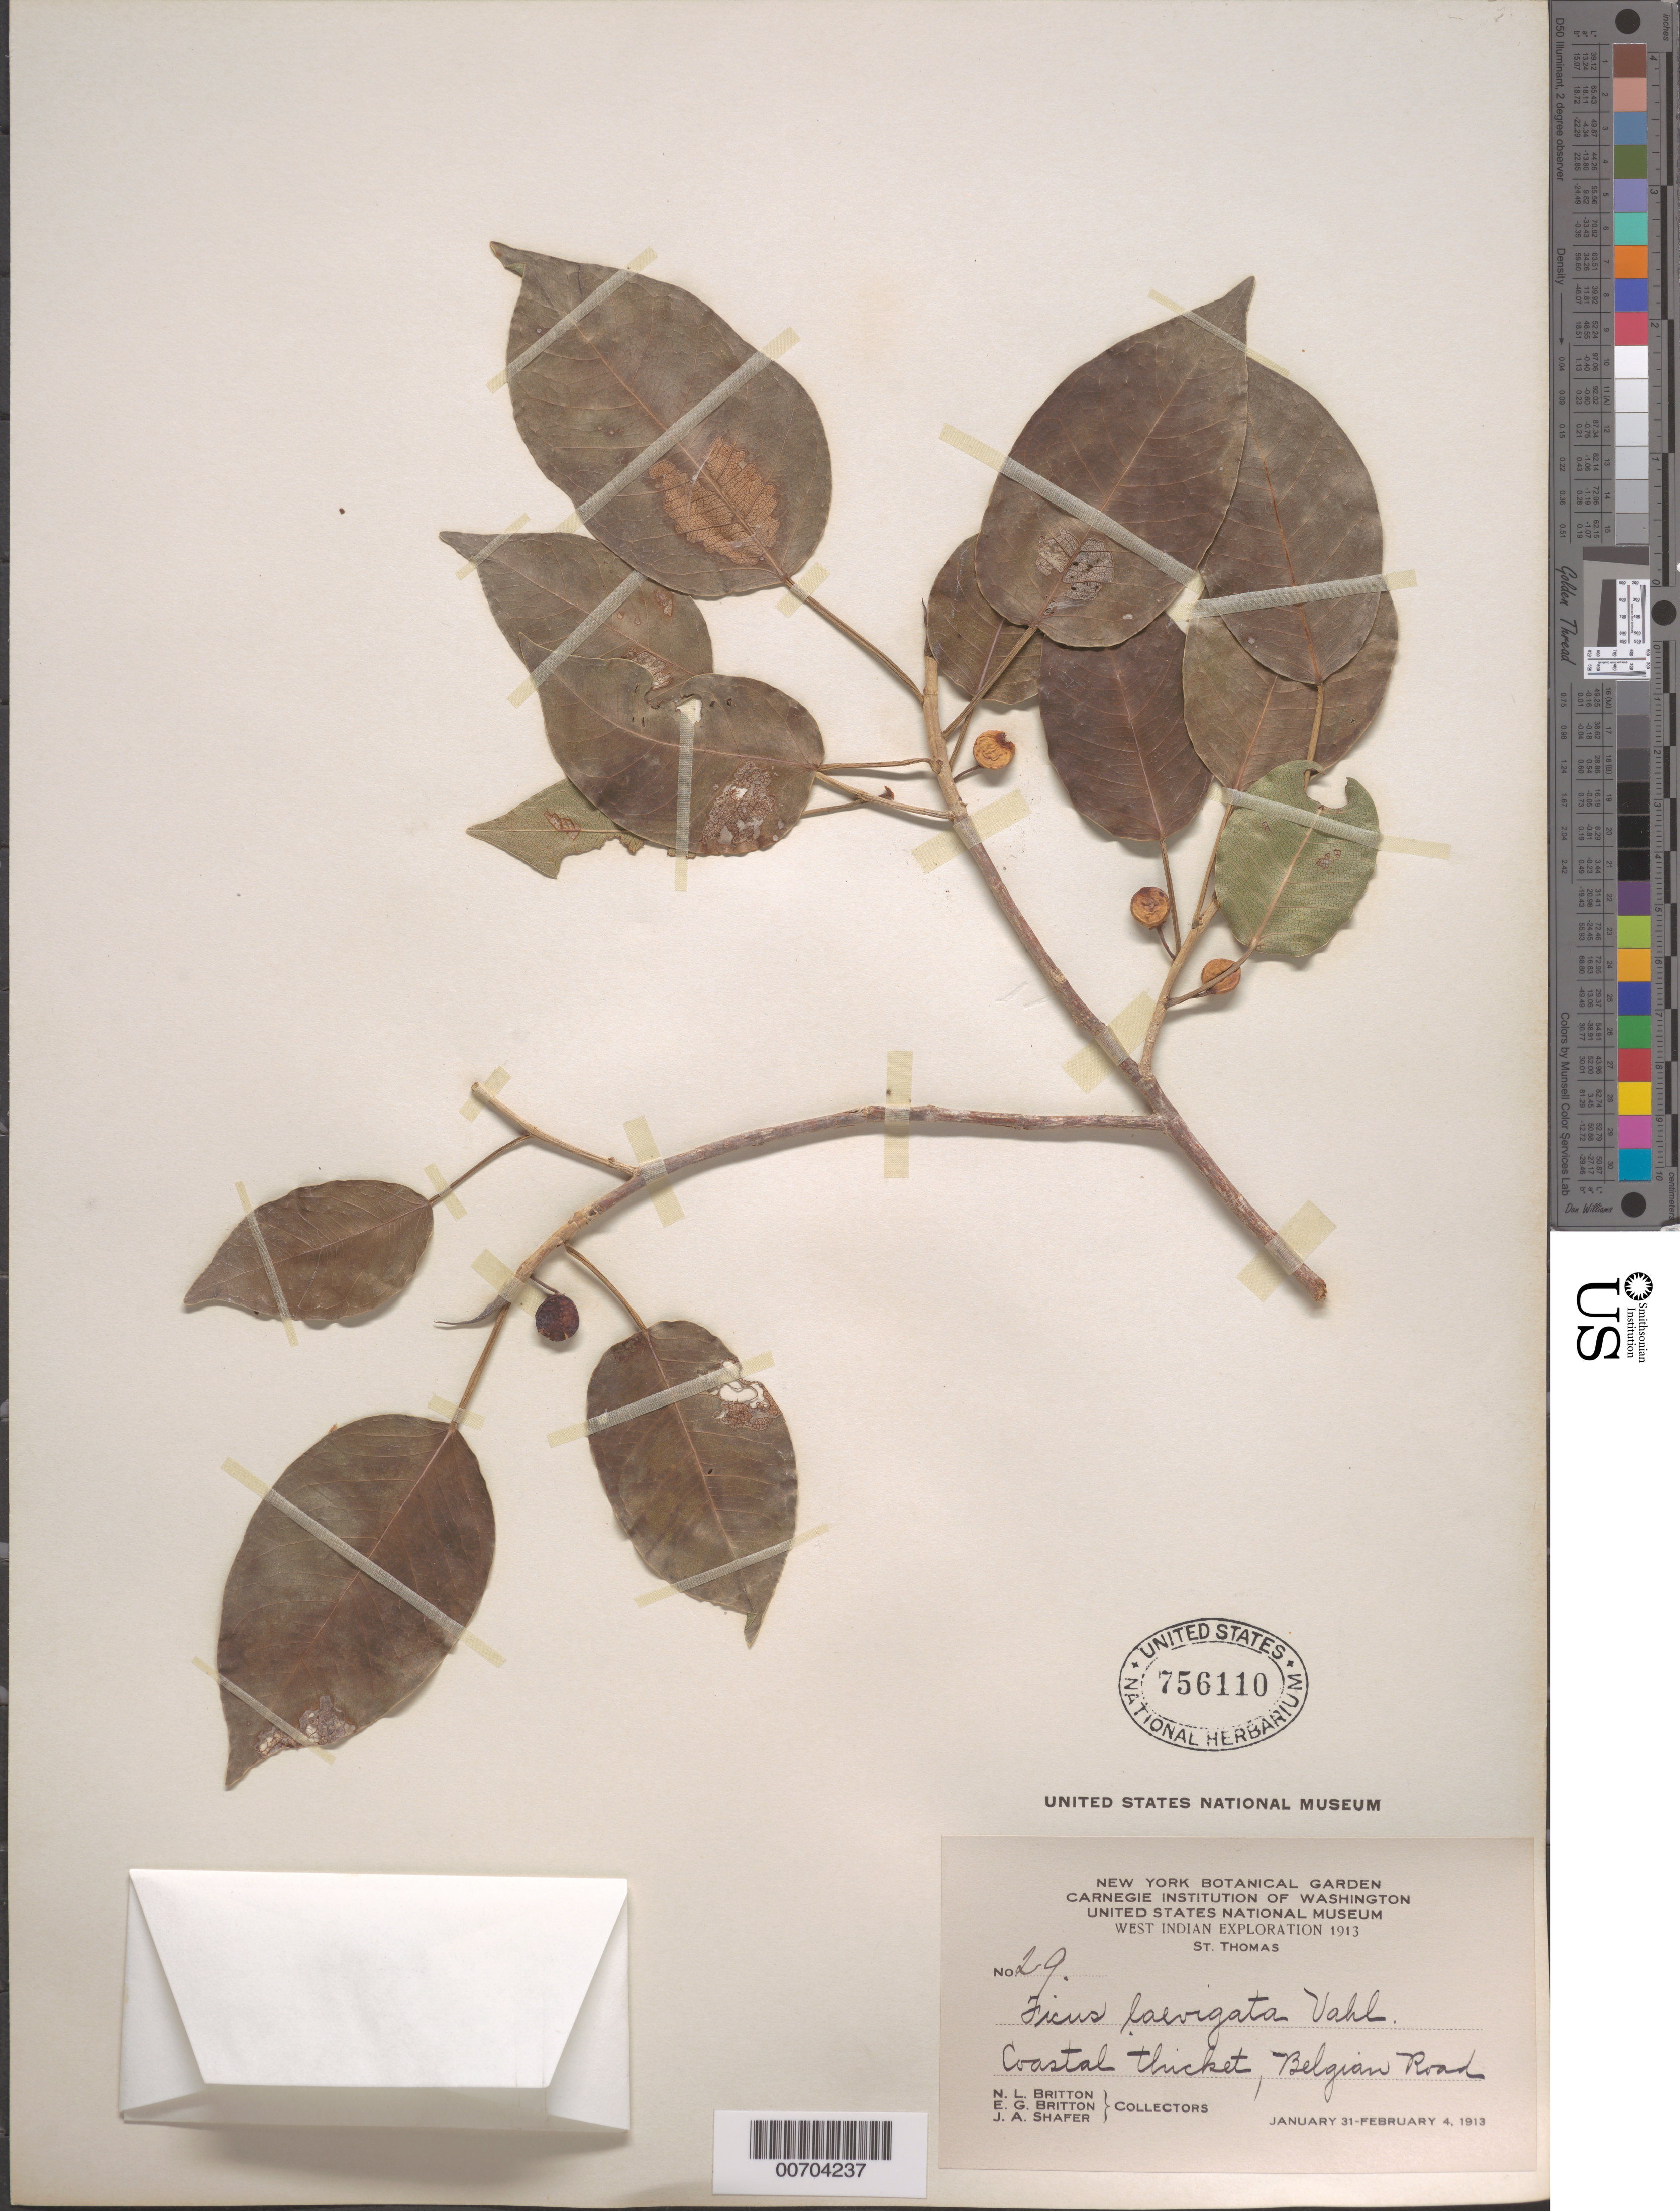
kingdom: Plantae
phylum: Tracheophyta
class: Magnoliopsida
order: Rosales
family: Moraceae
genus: Ficus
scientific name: Ficus laevigata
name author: Vahl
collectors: N. Britton, E. G. Britton & J. A. Shafer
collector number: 29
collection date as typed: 31 Jan 1913 to 4 Feb 1913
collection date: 1913-01-31/1913-02-04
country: U.S. Virgin Islands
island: St. Thomas Island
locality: Belgian Road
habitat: Coastal thicket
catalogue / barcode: US 756110